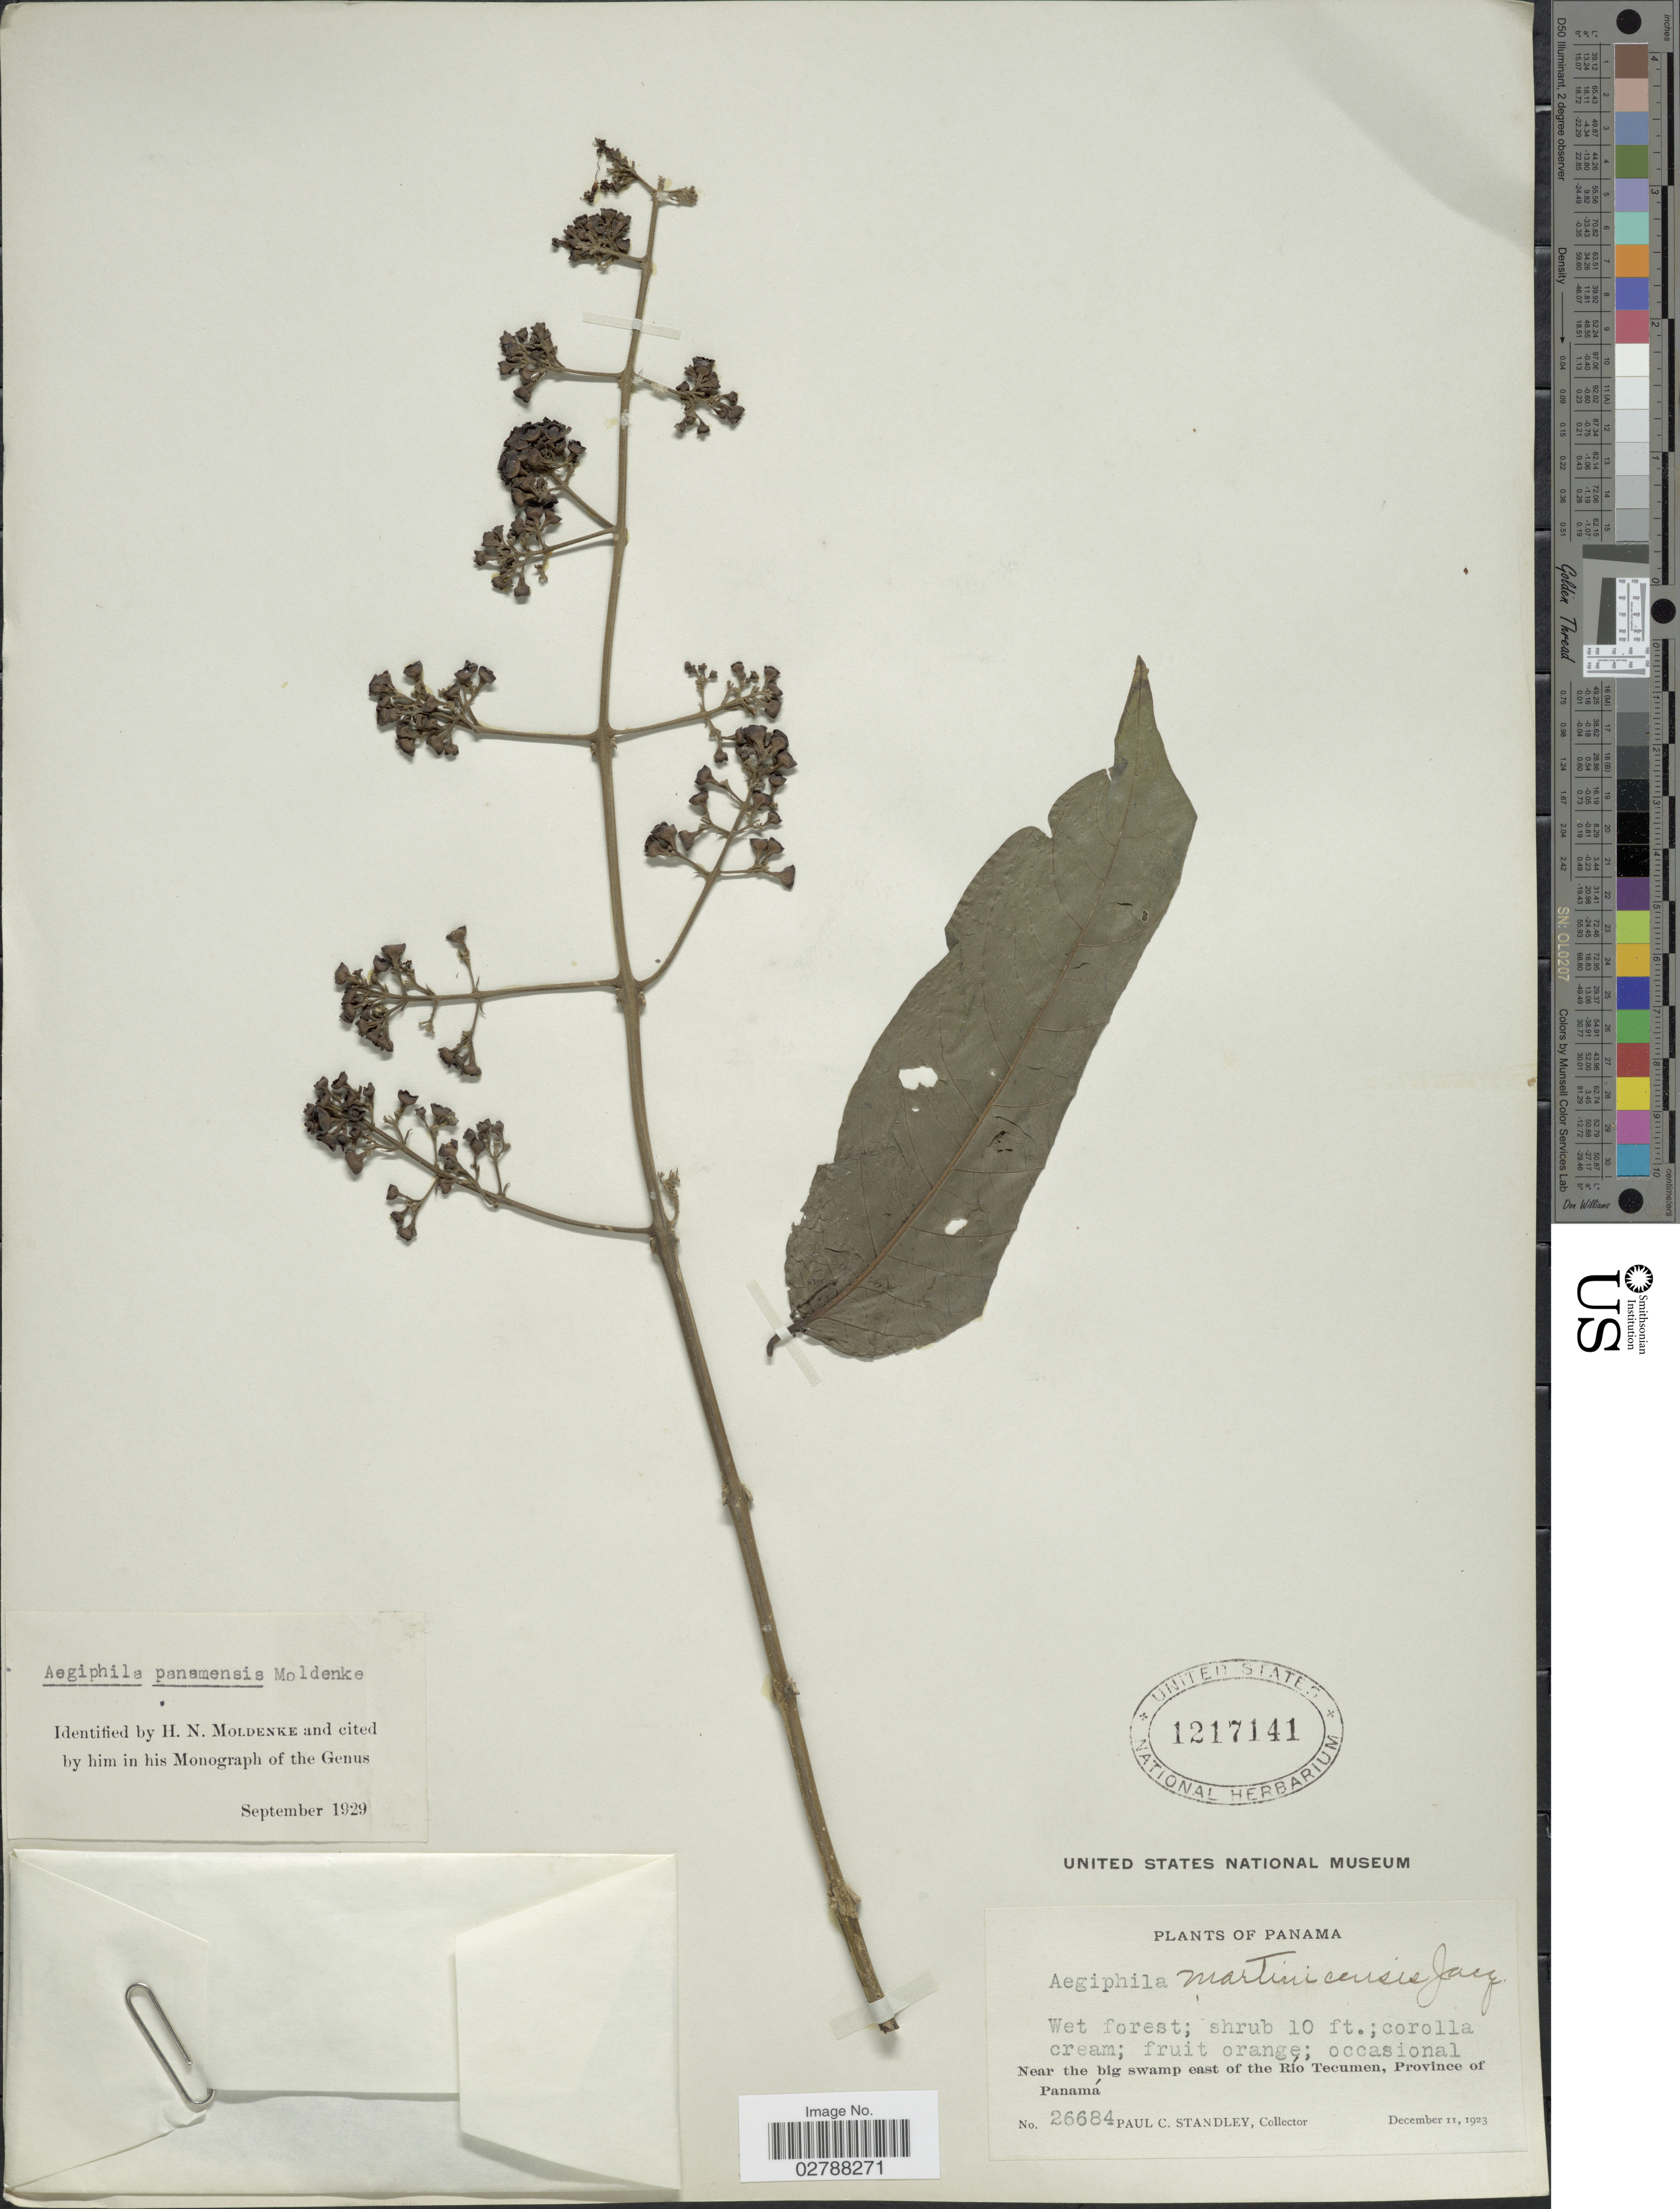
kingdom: Plantae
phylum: Tracheophyta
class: Magnoliopsida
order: Lamiales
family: Lamiaceae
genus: Aegiphila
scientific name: Aegiphila panamensis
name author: Moldenke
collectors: P. C. Standley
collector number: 26684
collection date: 1923-12-11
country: Panama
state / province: Panamá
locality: Near the big swamp east of the Río Tecumen, Province of Panamá.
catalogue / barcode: US 1217141